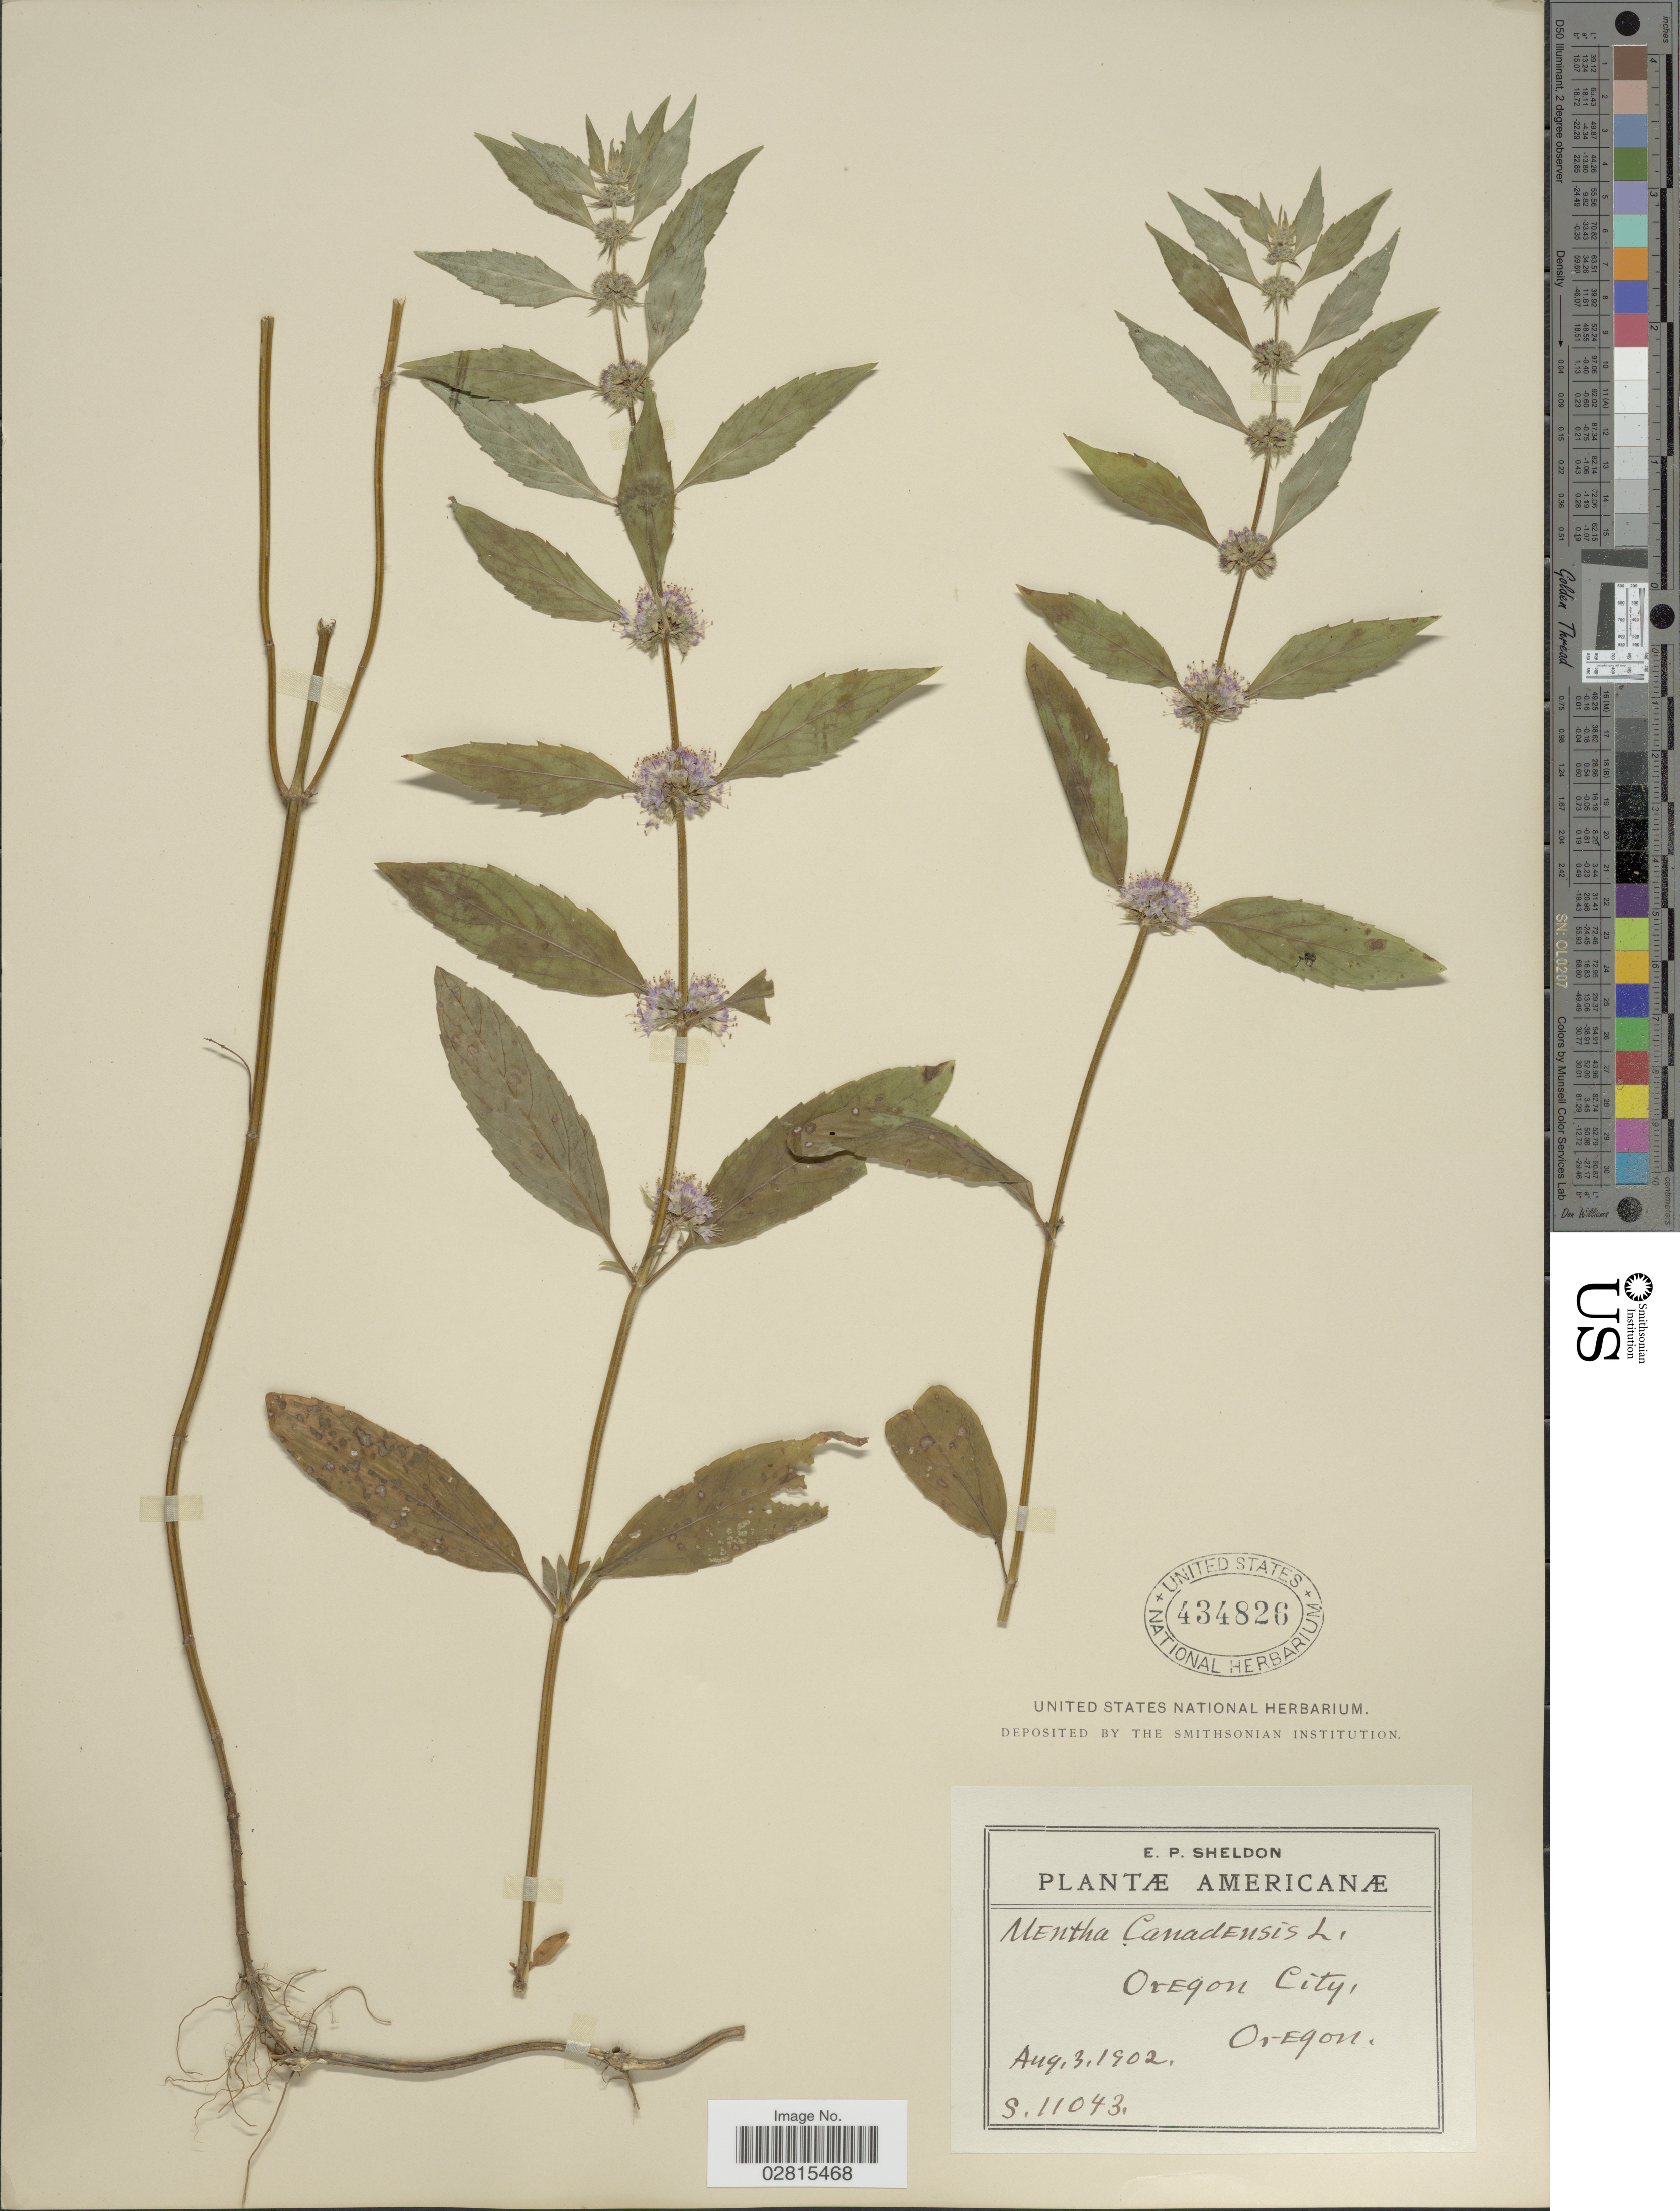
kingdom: Plantae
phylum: Tracheophyta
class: Magnoliopsida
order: Lamiales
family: Lamiaceae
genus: Mentha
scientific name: Mentha canadensis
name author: L.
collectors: E. P. Sheldon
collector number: S11043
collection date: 1902-08-03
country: United States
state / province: Oregon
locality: Oregon City.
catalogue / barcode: US 434826